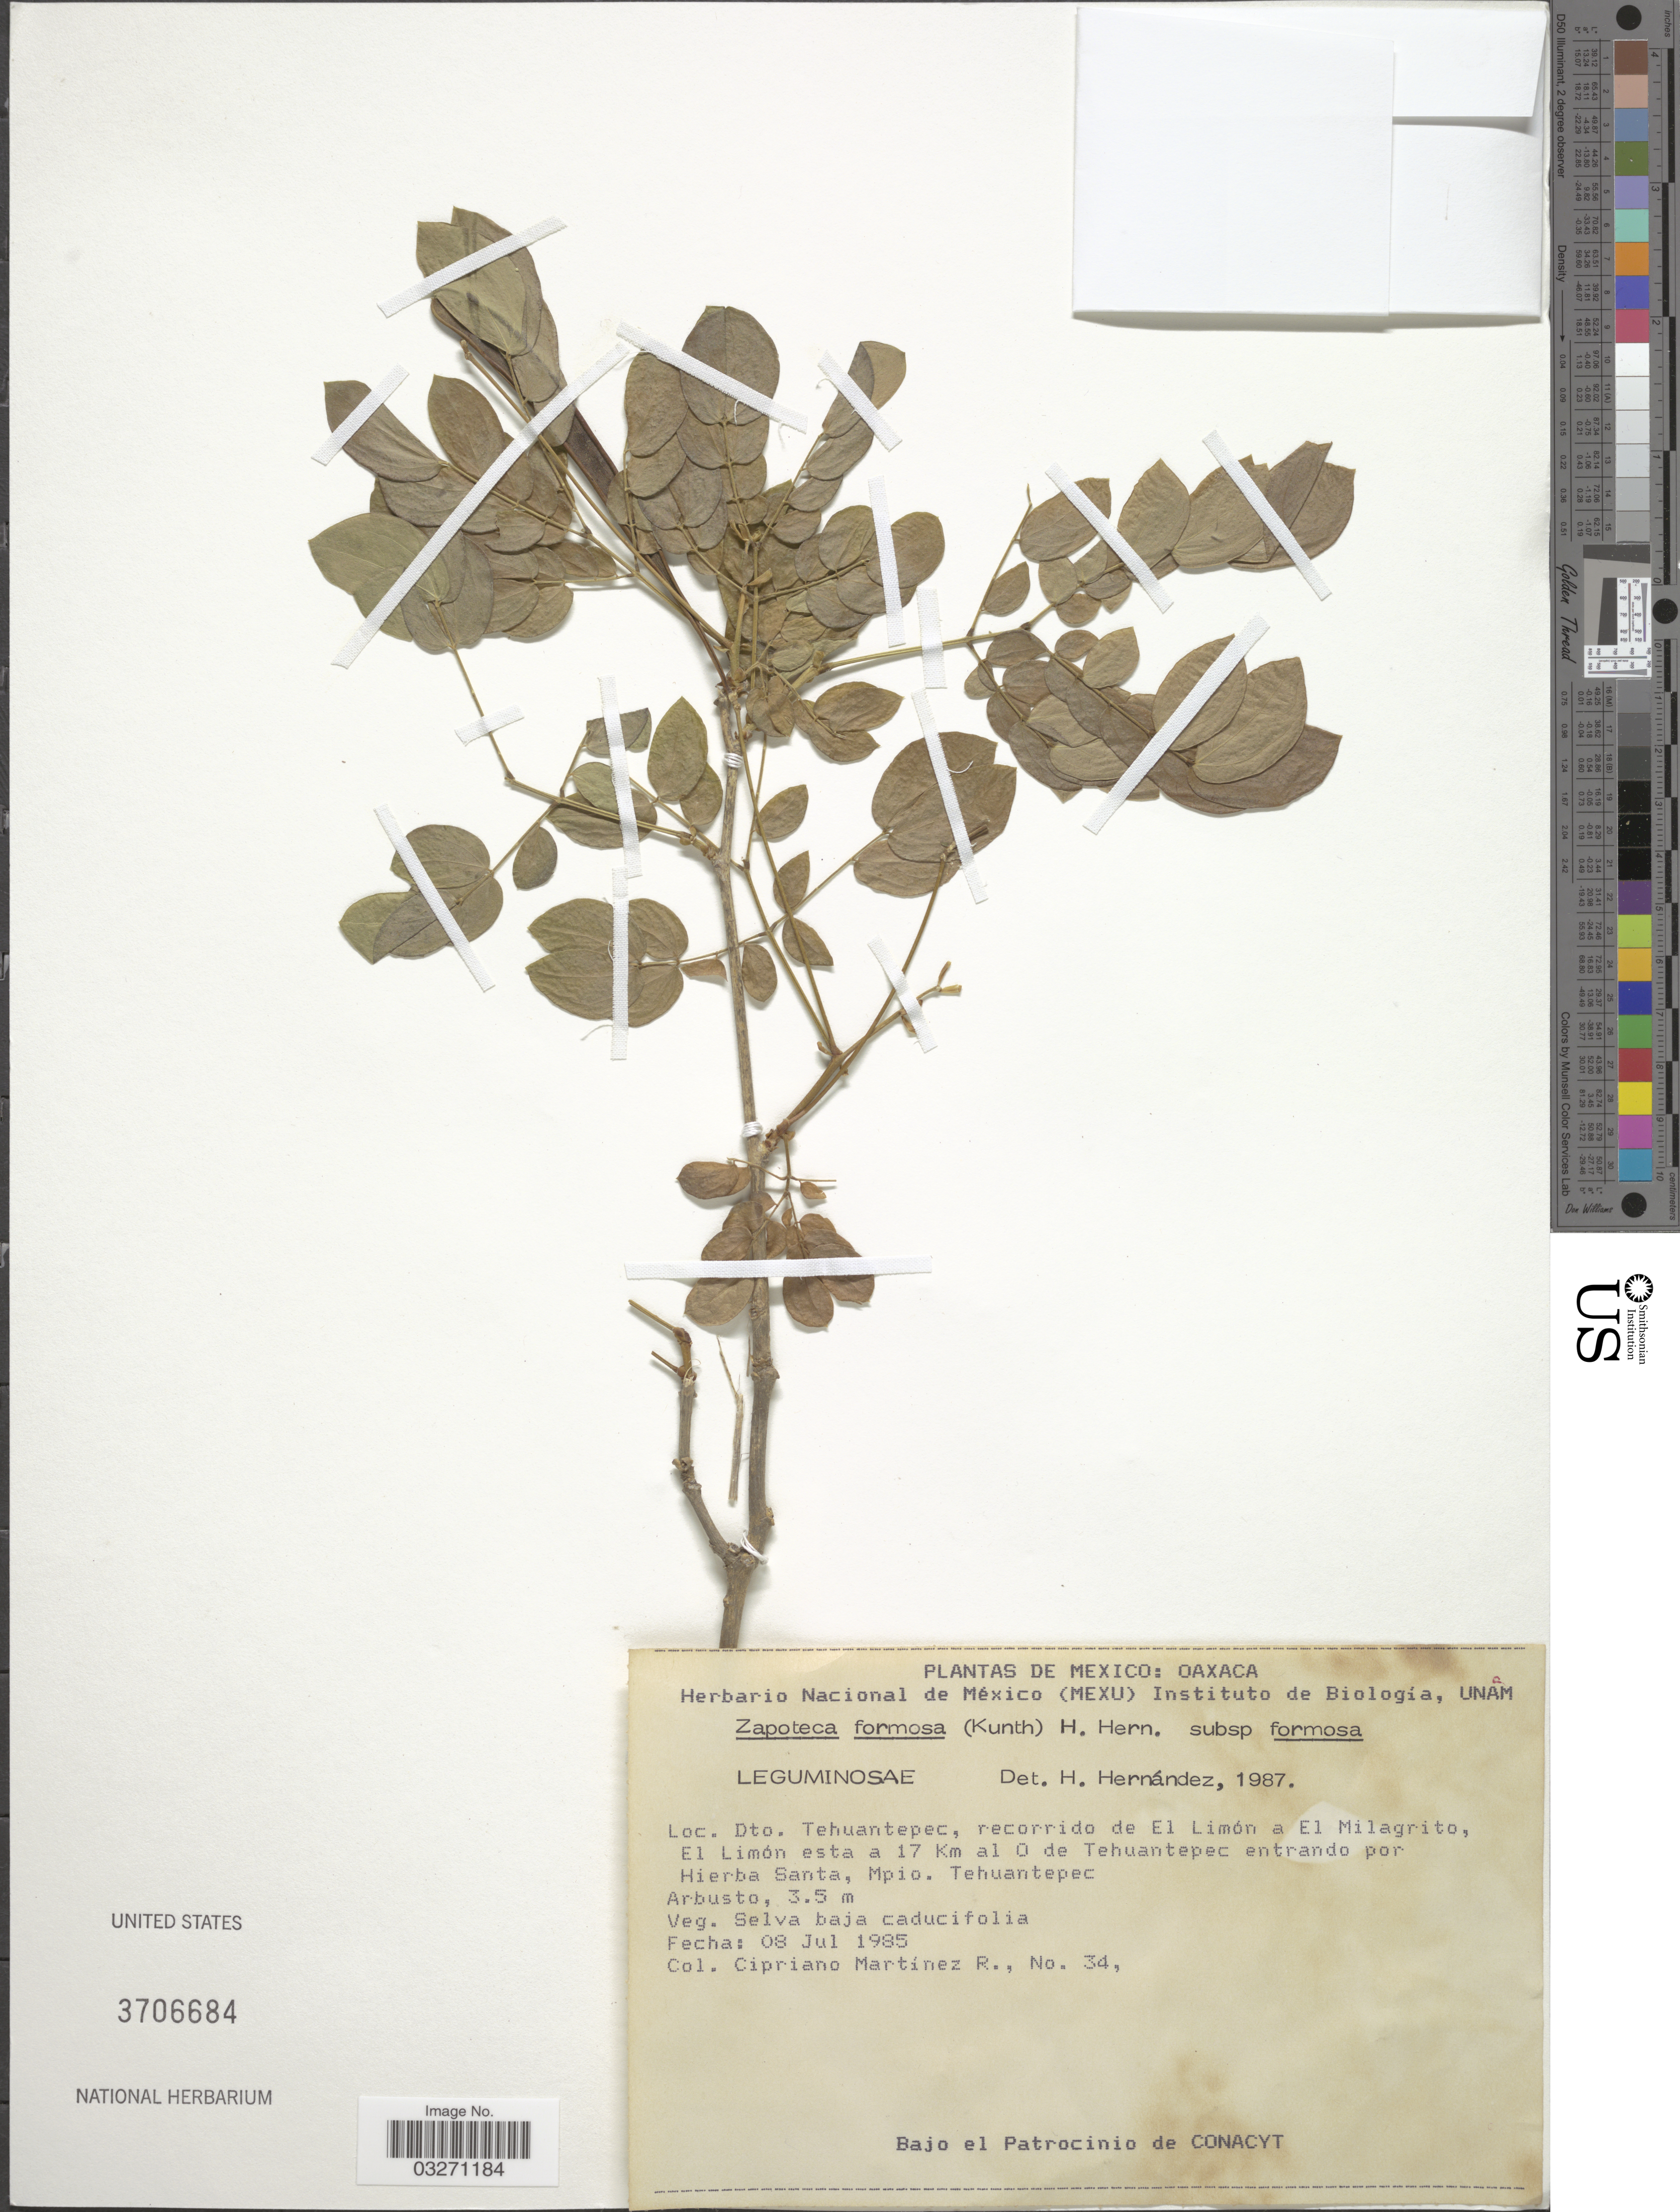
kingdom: Plantae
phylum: Tracheophyta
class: Magnoliopsida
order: Fabales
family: Fabaceae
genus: Zapoteca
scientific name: Zapoteca formosa subsp. formosa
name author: (Kunth) H.M. Hern.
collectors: C. Martínez R.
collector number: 34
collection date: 1985-07-08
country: Mexico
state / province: Oaxaca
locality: Dto. Tehuantepec, recorrido El Limón a El Milagrito, El Limón esta a 17 Km al 0 de Tehuantepec entrando por Hierba Santa, Mpio. Tehuantepec.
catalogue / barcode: US 3706684